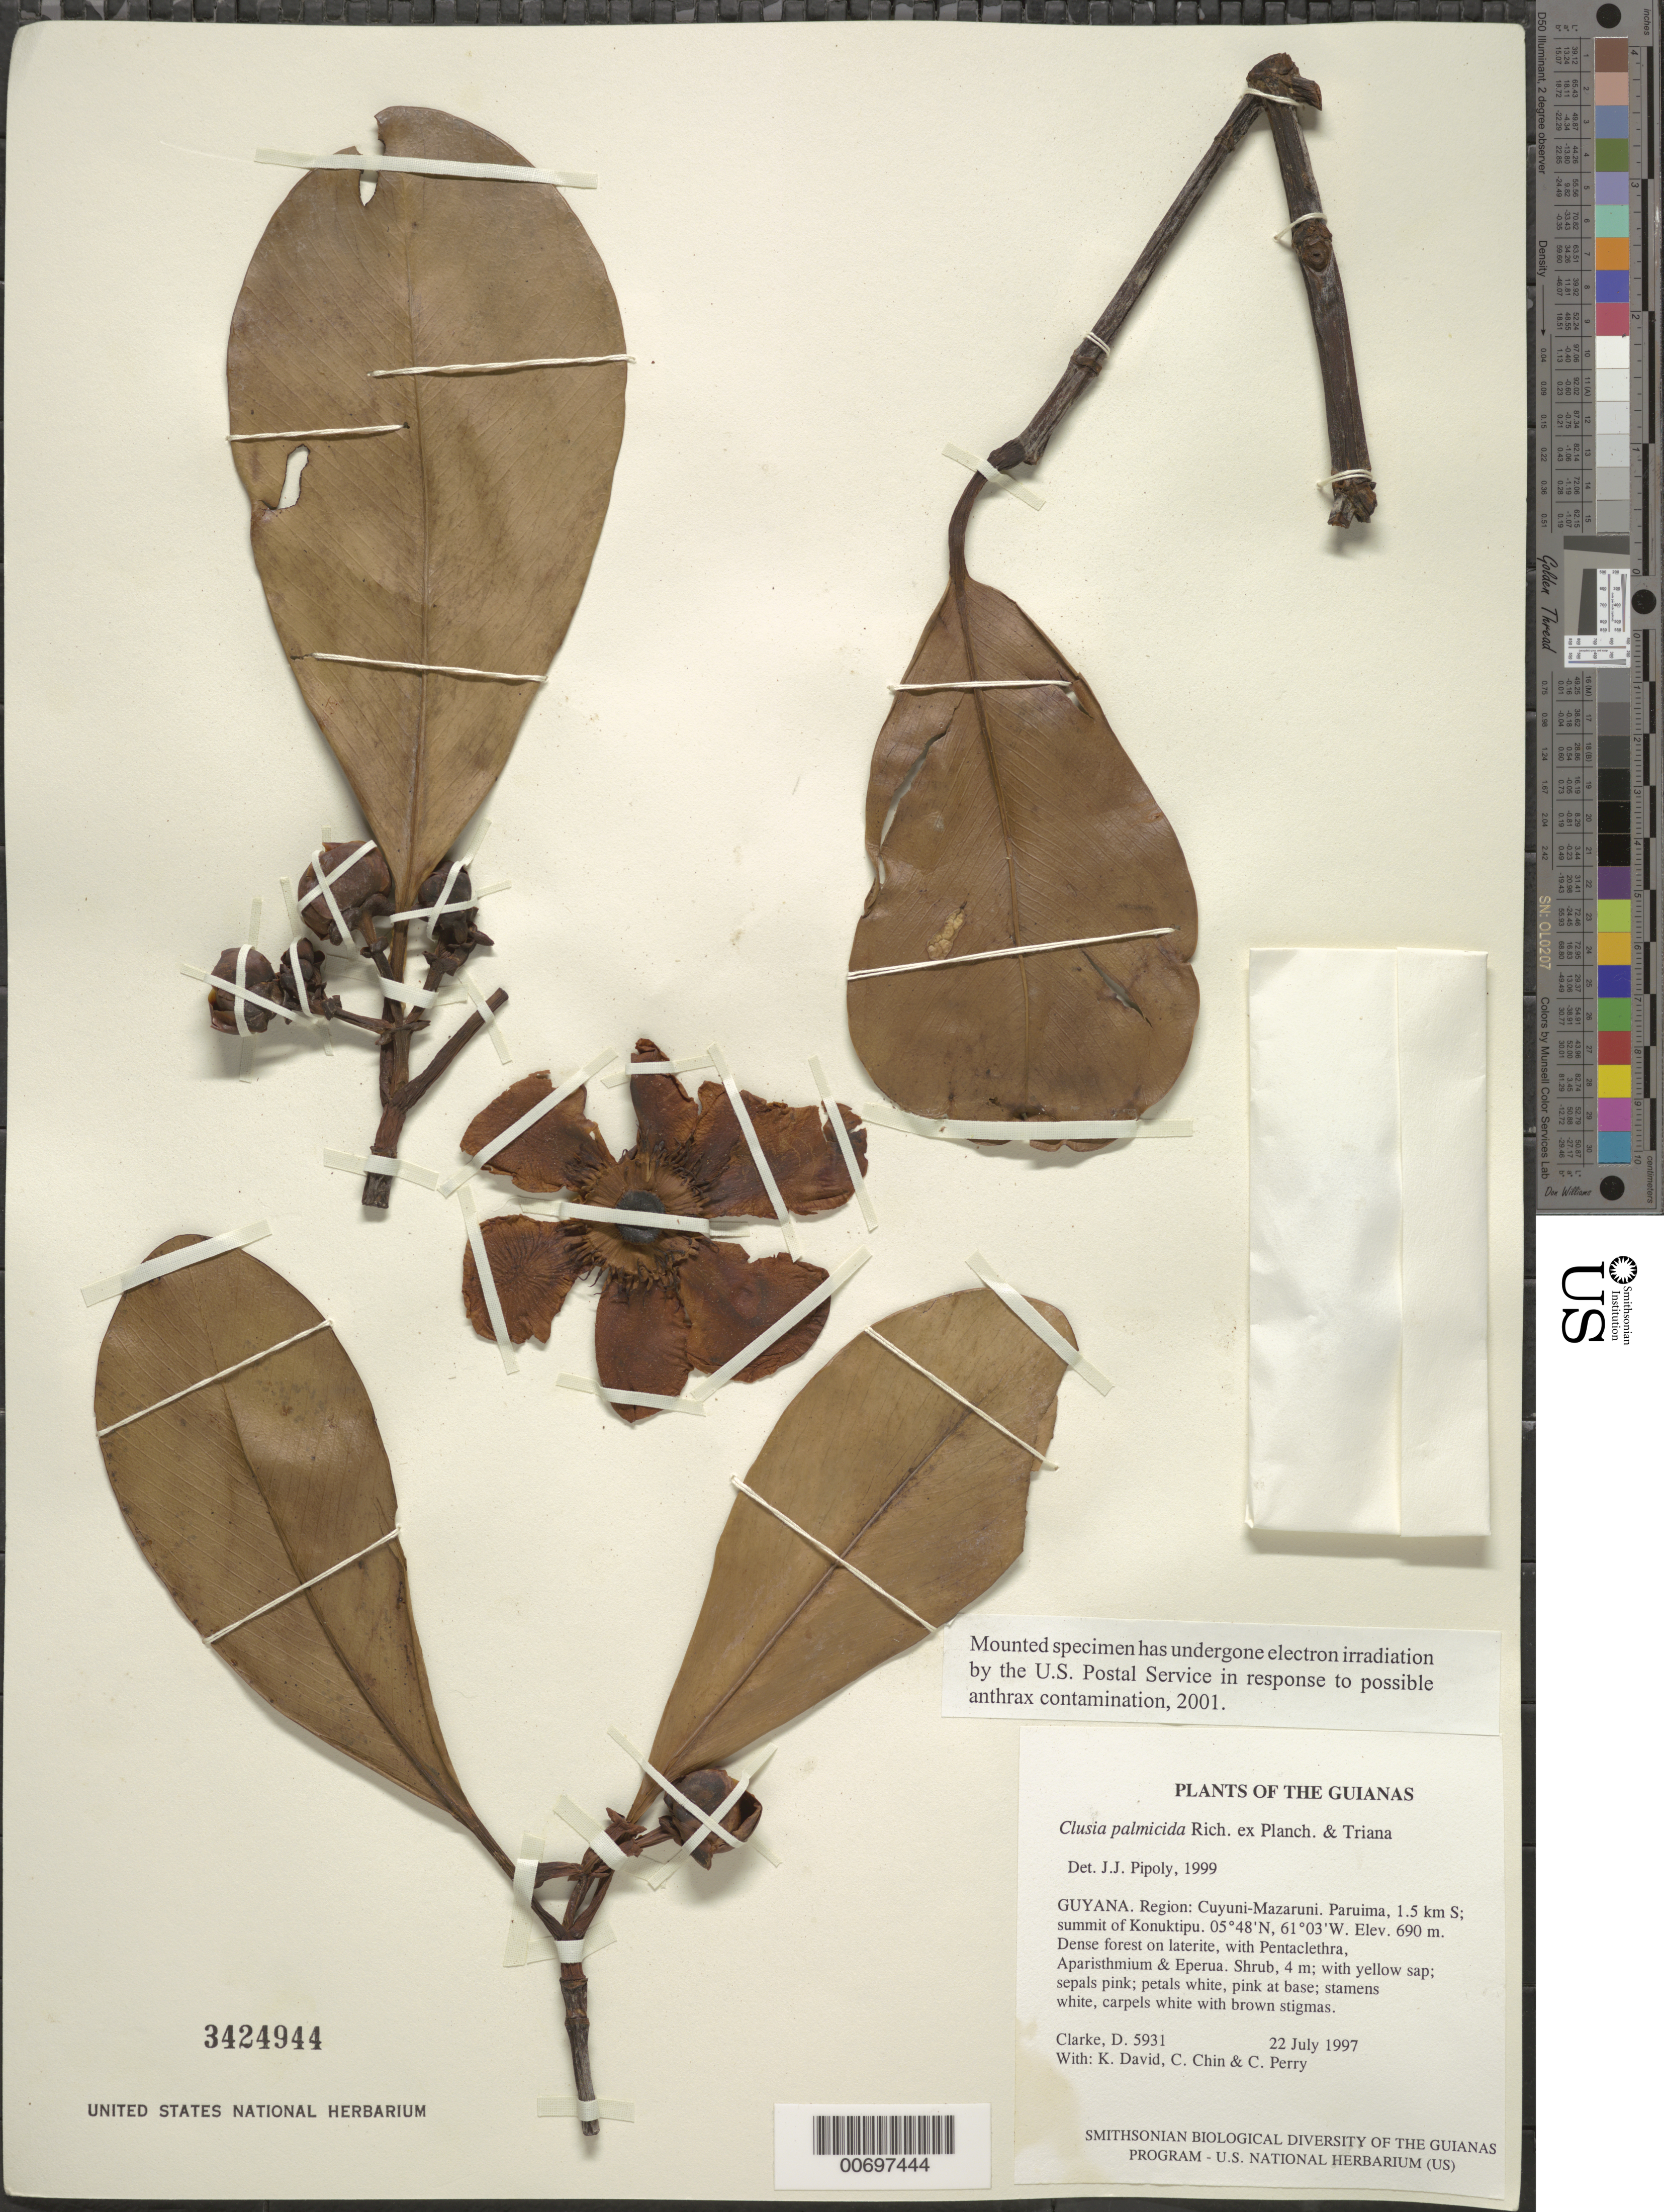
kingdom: Plantae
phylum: Tracheophyta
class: Magnoliopsida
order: Malpighiales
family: Clusiaceae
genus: Clusia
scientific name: Clusia palmicida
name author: Rich.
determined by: Pipoly, J. J., III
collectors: H. D. Clarke, K. David, C. Chin & C. Perry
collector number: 5931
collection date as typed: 22 July 1997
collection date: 1997-07-22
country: Guyana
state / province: Cuyuni-Mazaruni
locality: Paruima, 1.5 km S; summit of Konuktipu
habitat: Dense forest on laterite, with Pentaclethra, Aparisthmium & Eperua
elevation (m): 690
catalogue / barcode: US 3424944